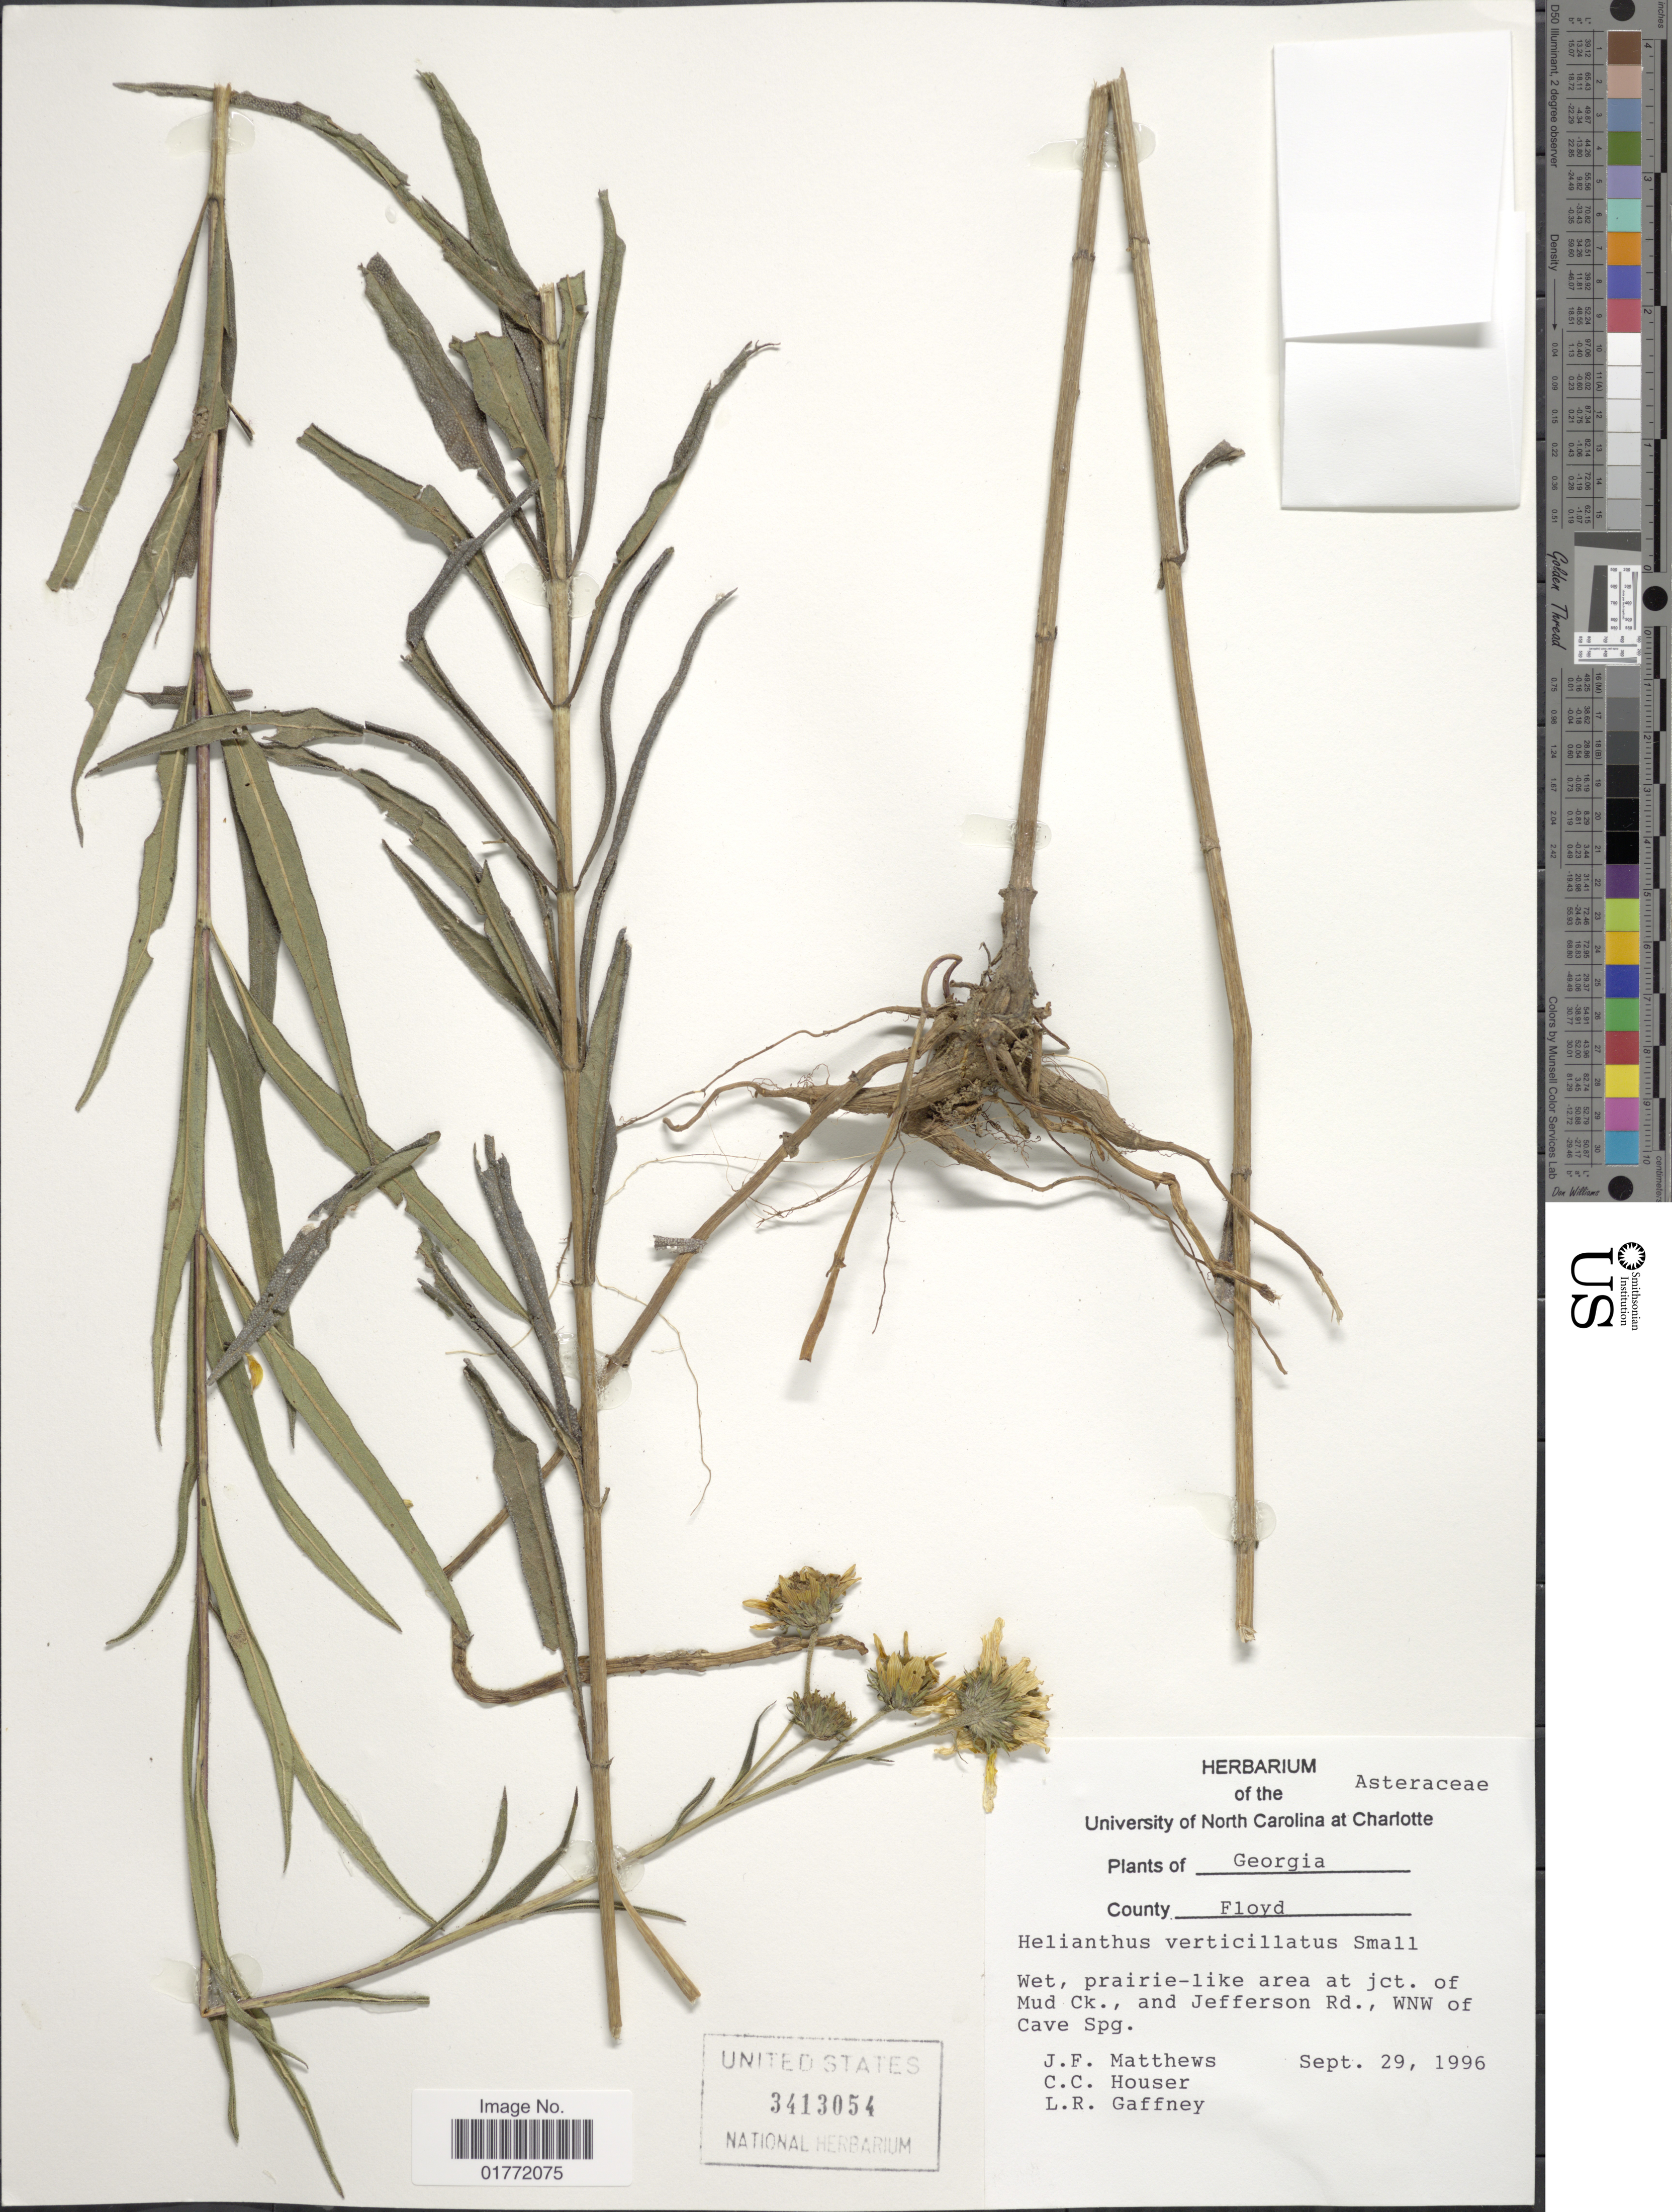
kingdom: Plantae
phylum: Tracheophyta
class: Magnoliopsida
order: Asterales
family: Asteraceae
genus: Helianthus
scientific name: Helianthus verticillatus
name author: Small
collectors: J. F. Matthews, C. Houser & L. Gaffney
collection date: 1996-09-29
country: United States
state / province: Georgia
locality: County Floyd, Wet, prairie-like area at jct. of Mud Ck., and Jefferson Rd., WNW of Cave Spg.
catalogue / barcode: US 3413054